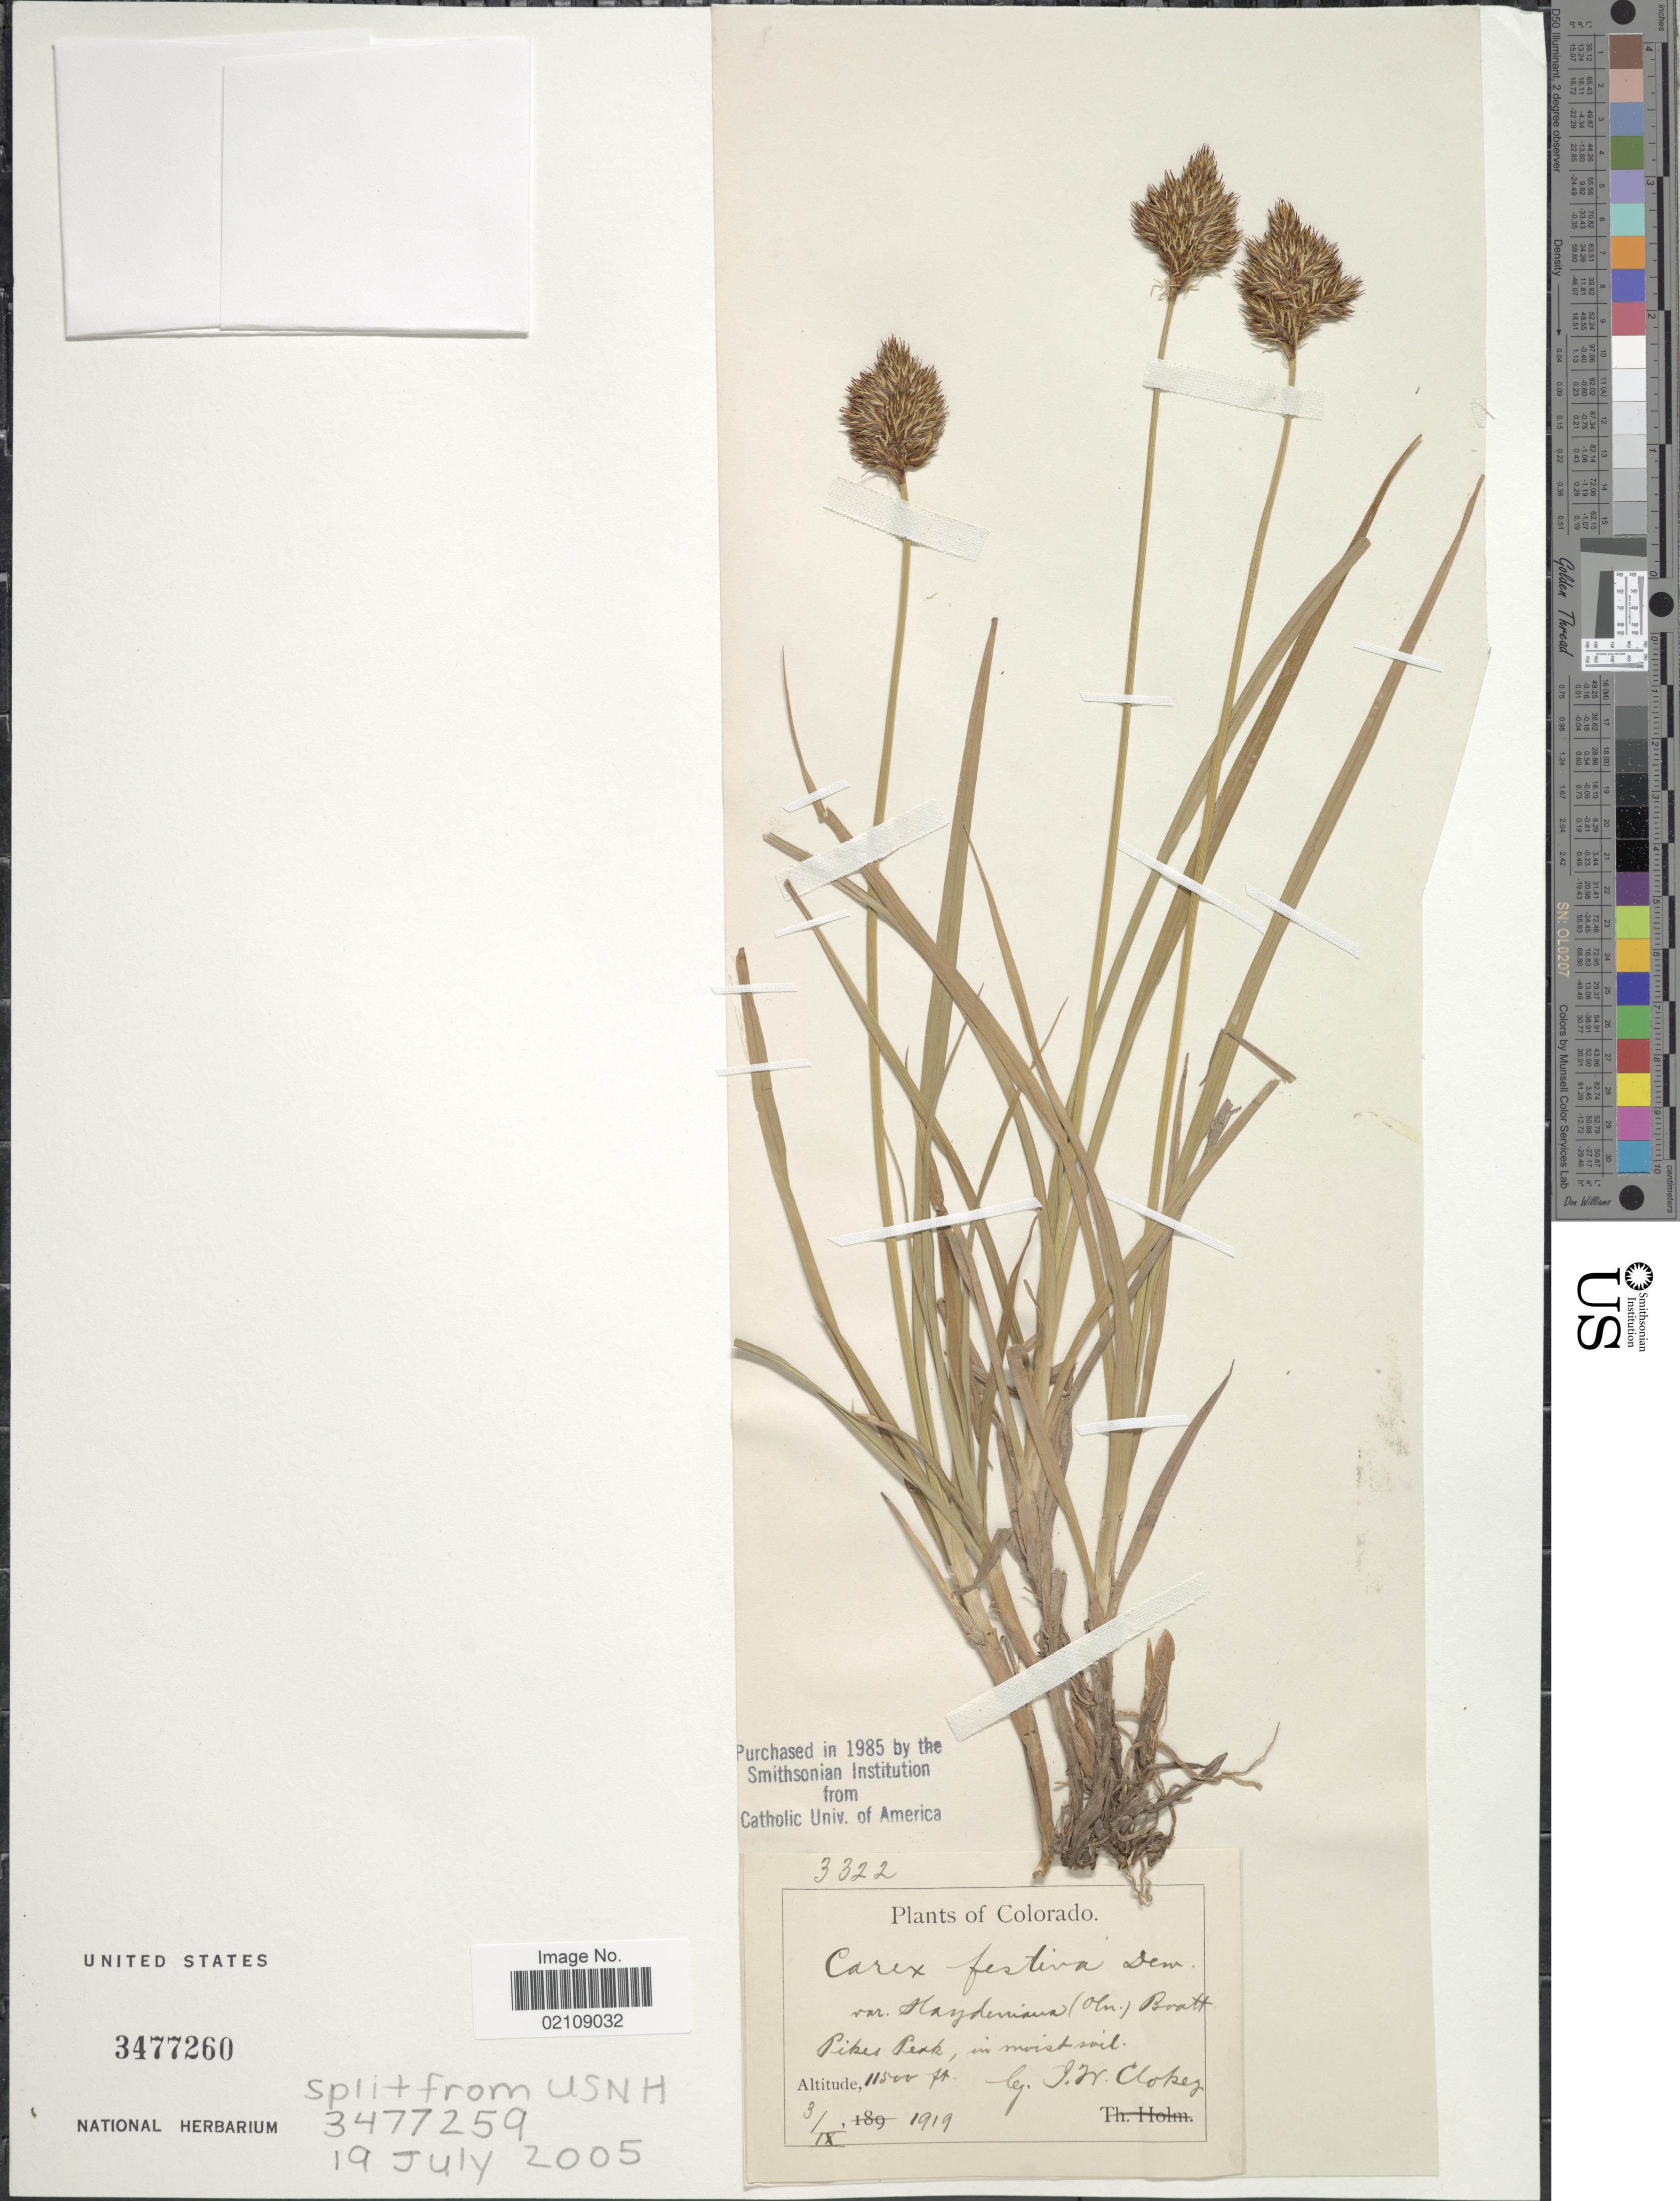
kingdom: Plantae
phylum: Tracheophyta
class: Liliopsida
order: Poales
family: Cyperaceae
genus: Carex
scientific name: Carex ebenea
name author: Rydb.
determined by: Strong, Mark T., (BOT), Smithsonian Institution - National Museum of Natural History (UNITED STATES)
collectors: I. W. Clokey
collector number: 3322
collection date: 1919-09-03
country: United States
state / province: Colorado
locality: Pikes Peak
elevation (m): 3505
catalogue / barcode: US 3477260